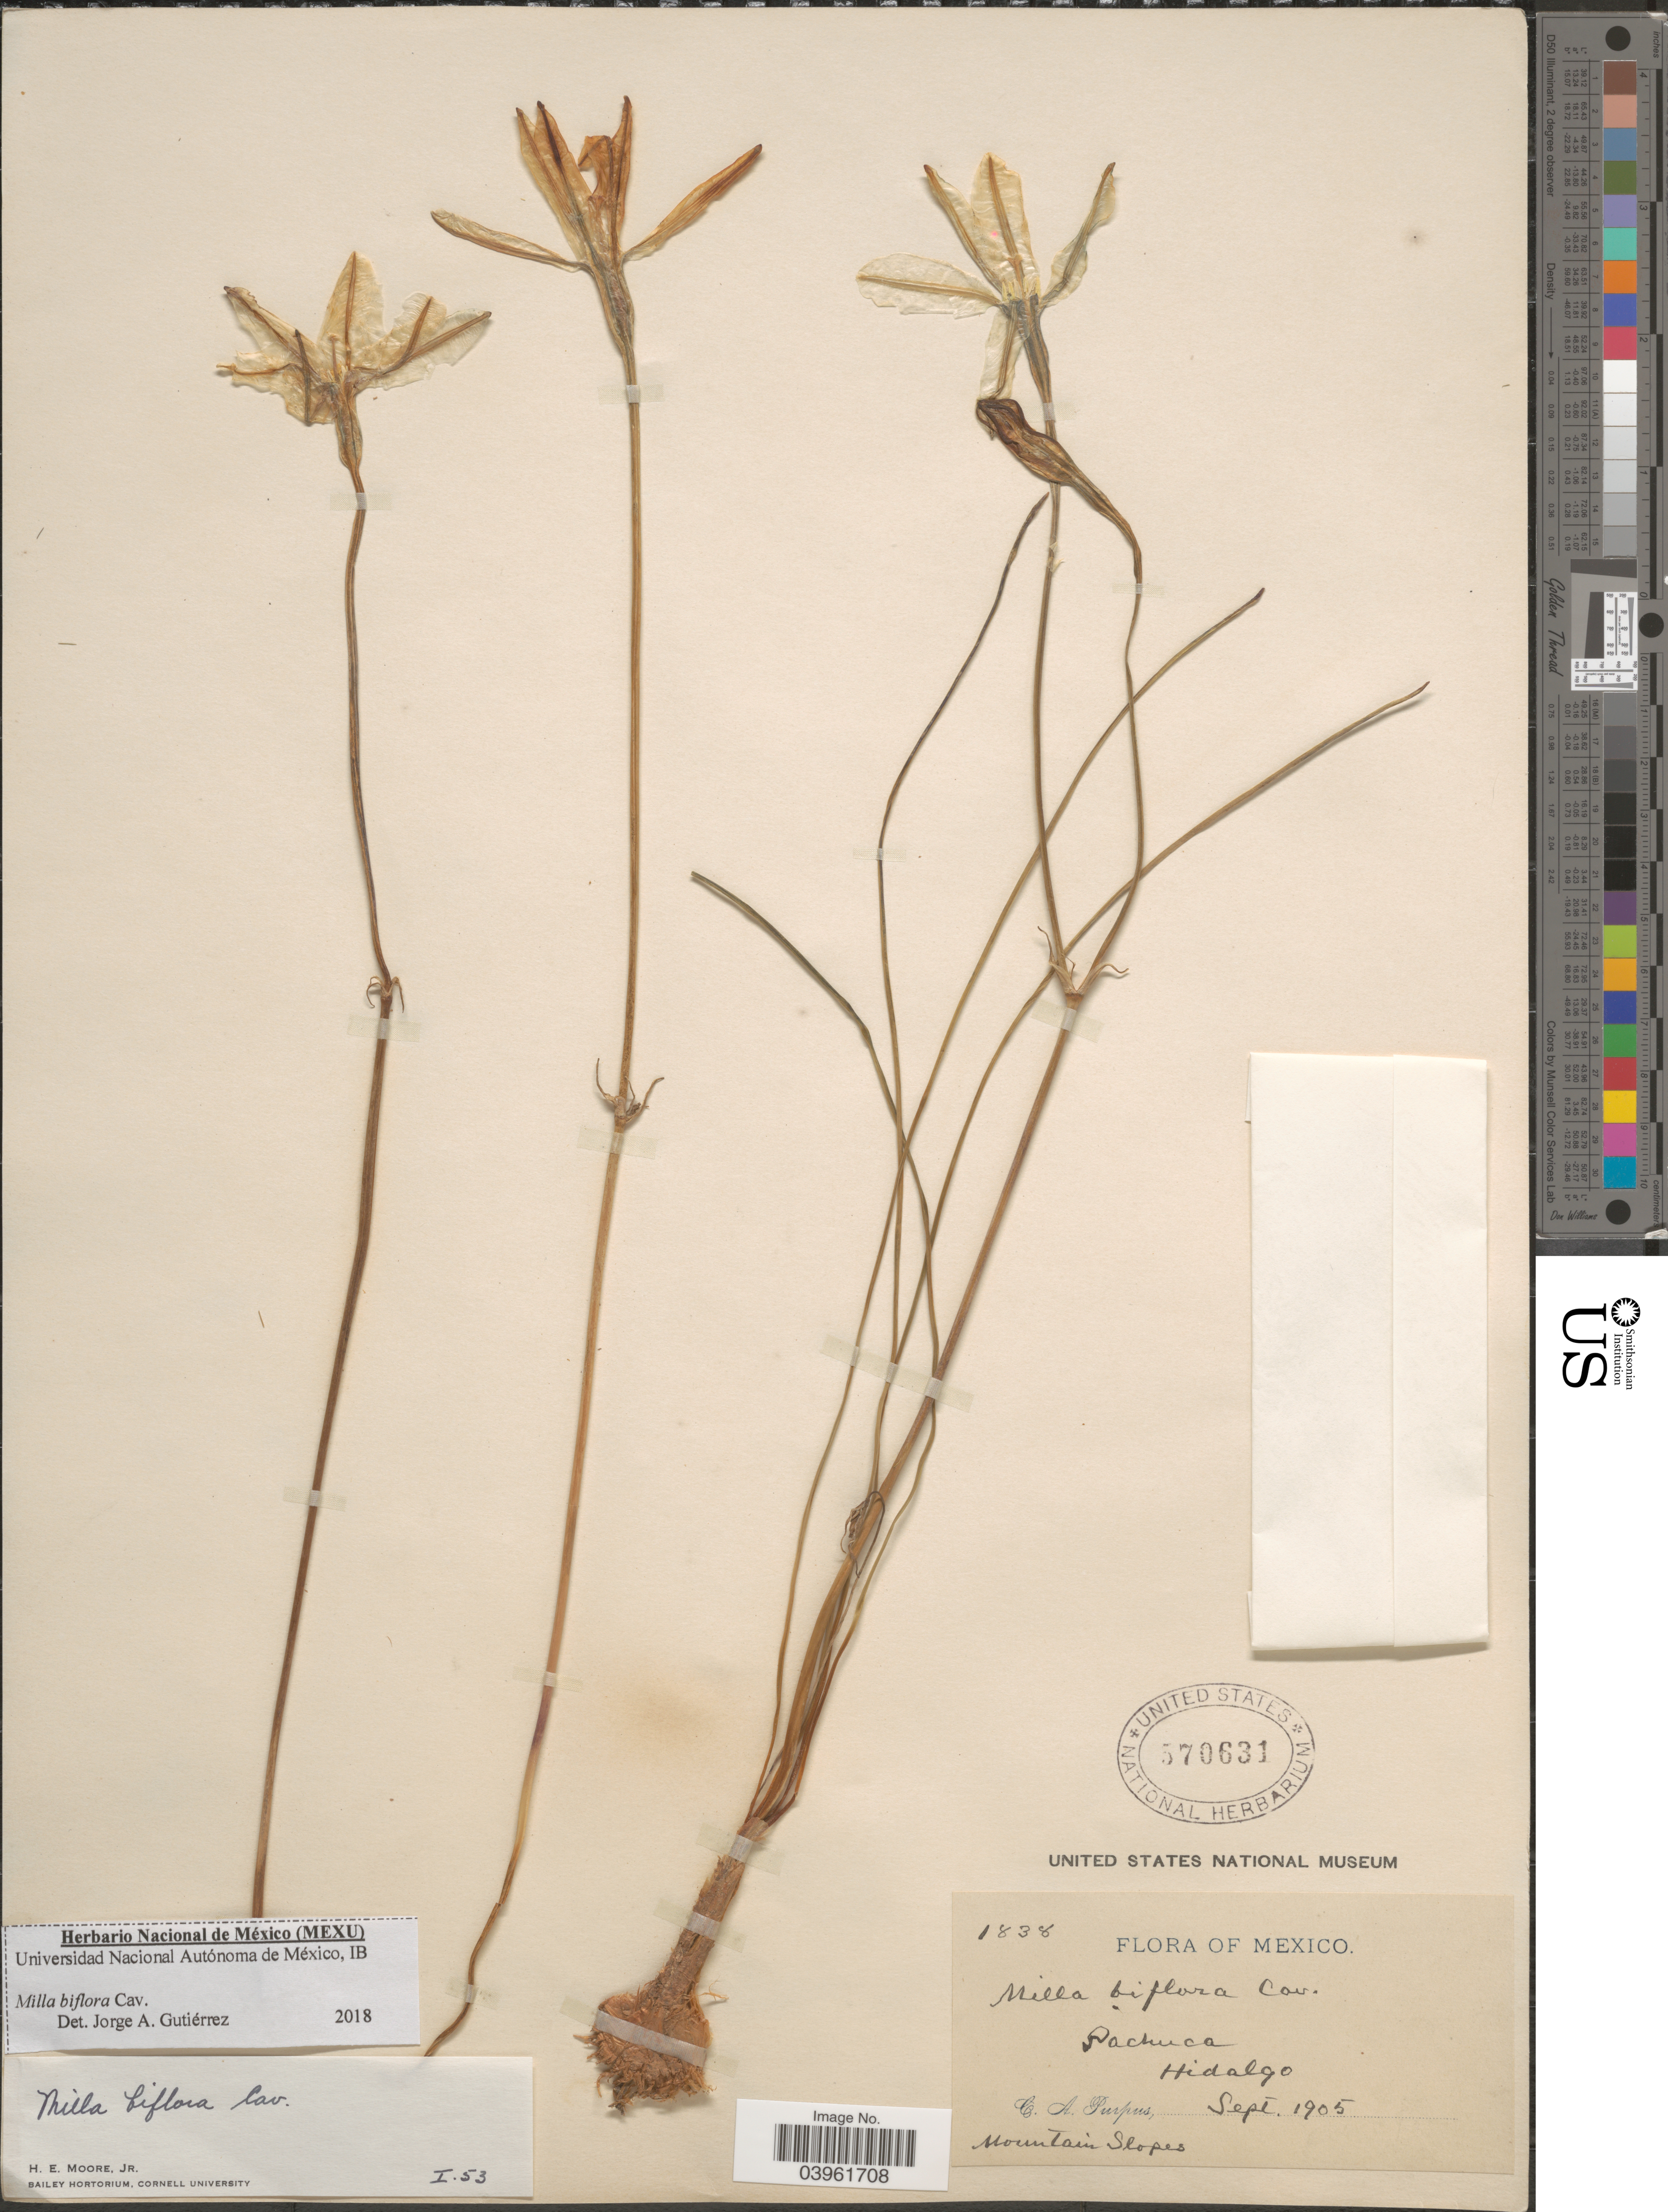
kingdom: Plantae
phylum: Tracheophyta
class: Liliopsida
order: Asparagales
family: Asparagaceae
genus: Milla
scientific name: Milla biflora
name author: Cav.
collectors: C. A. Purpus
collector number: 1838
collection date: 1905-09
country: Mexico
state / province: Hidalgo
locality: Pachuca. Mountain Slopes.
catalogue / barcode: US 570631